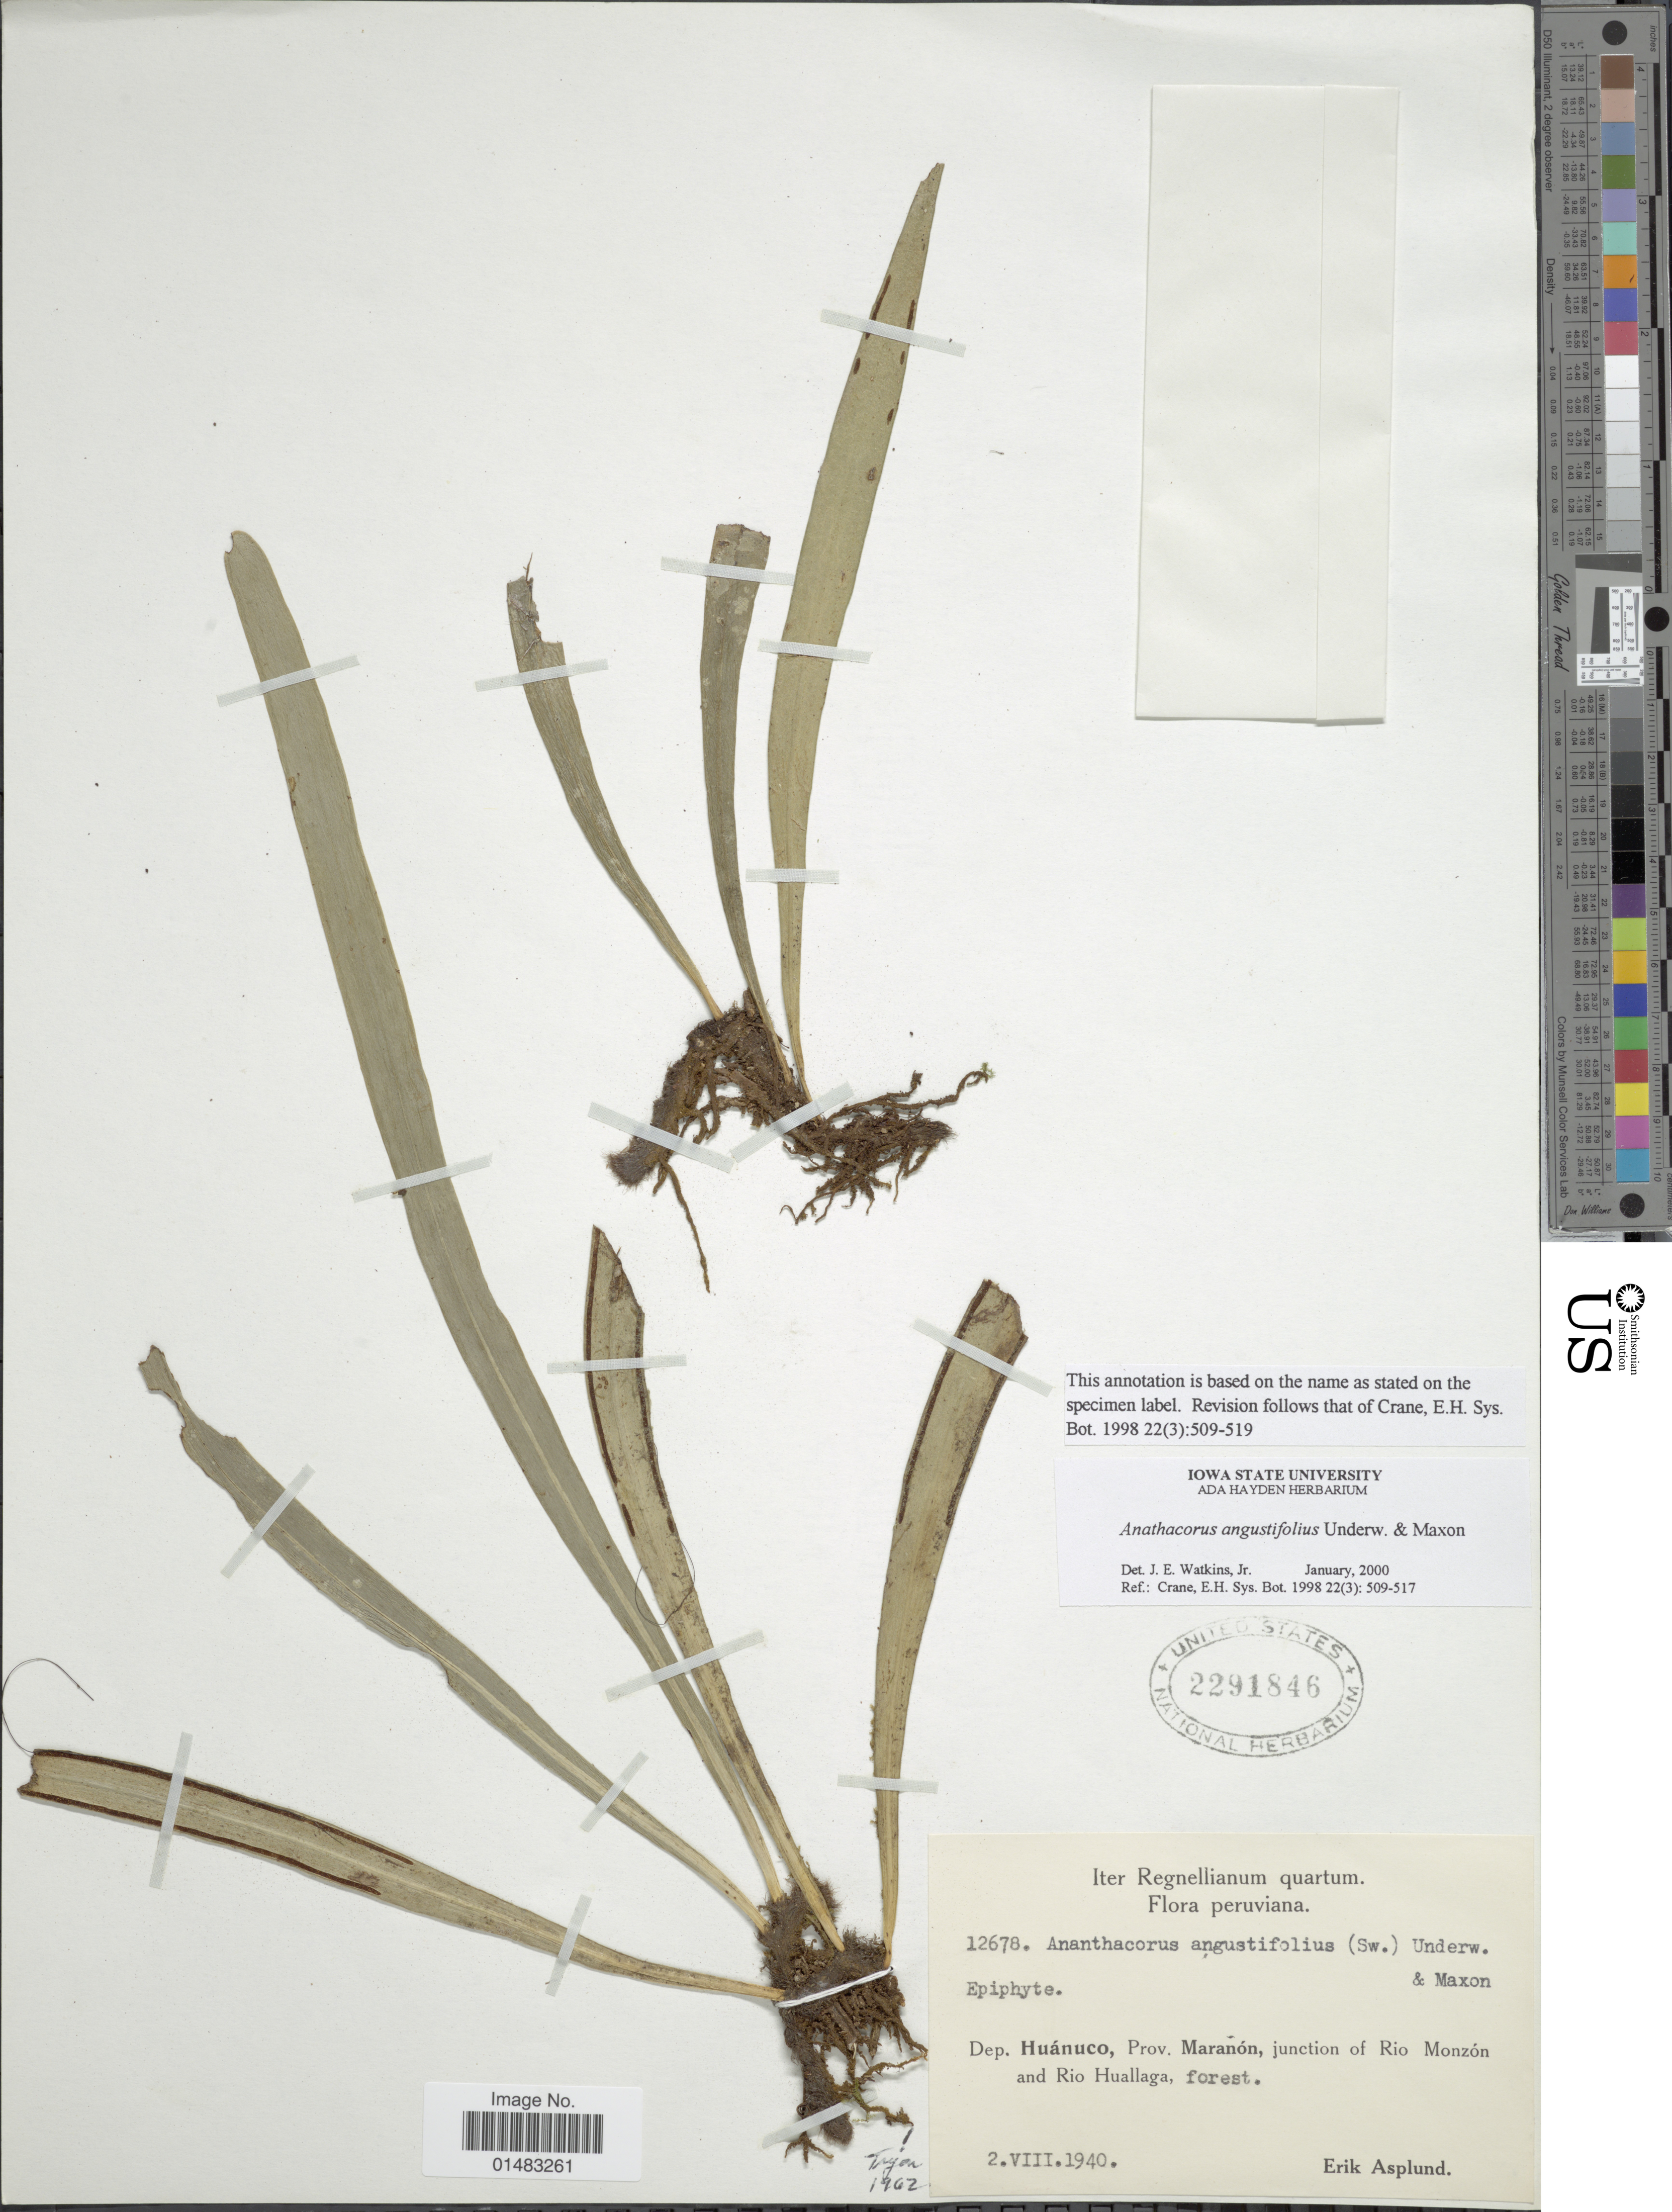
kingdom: Plantae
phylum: Tracheophyta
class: Polypodiopsida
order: Polypodiales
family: Pteridaceae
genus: Ananthacorus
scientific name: Ananthacorus angustifolius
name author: (Sw.) Underw. & Maxon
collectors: E. Asplund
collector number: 12678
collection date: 1940-08-02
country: Peru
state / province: Huánuco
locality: Prov. Maranón, junction of Rio Monzón and Rio Huallaga forest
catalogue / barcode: US 2291846